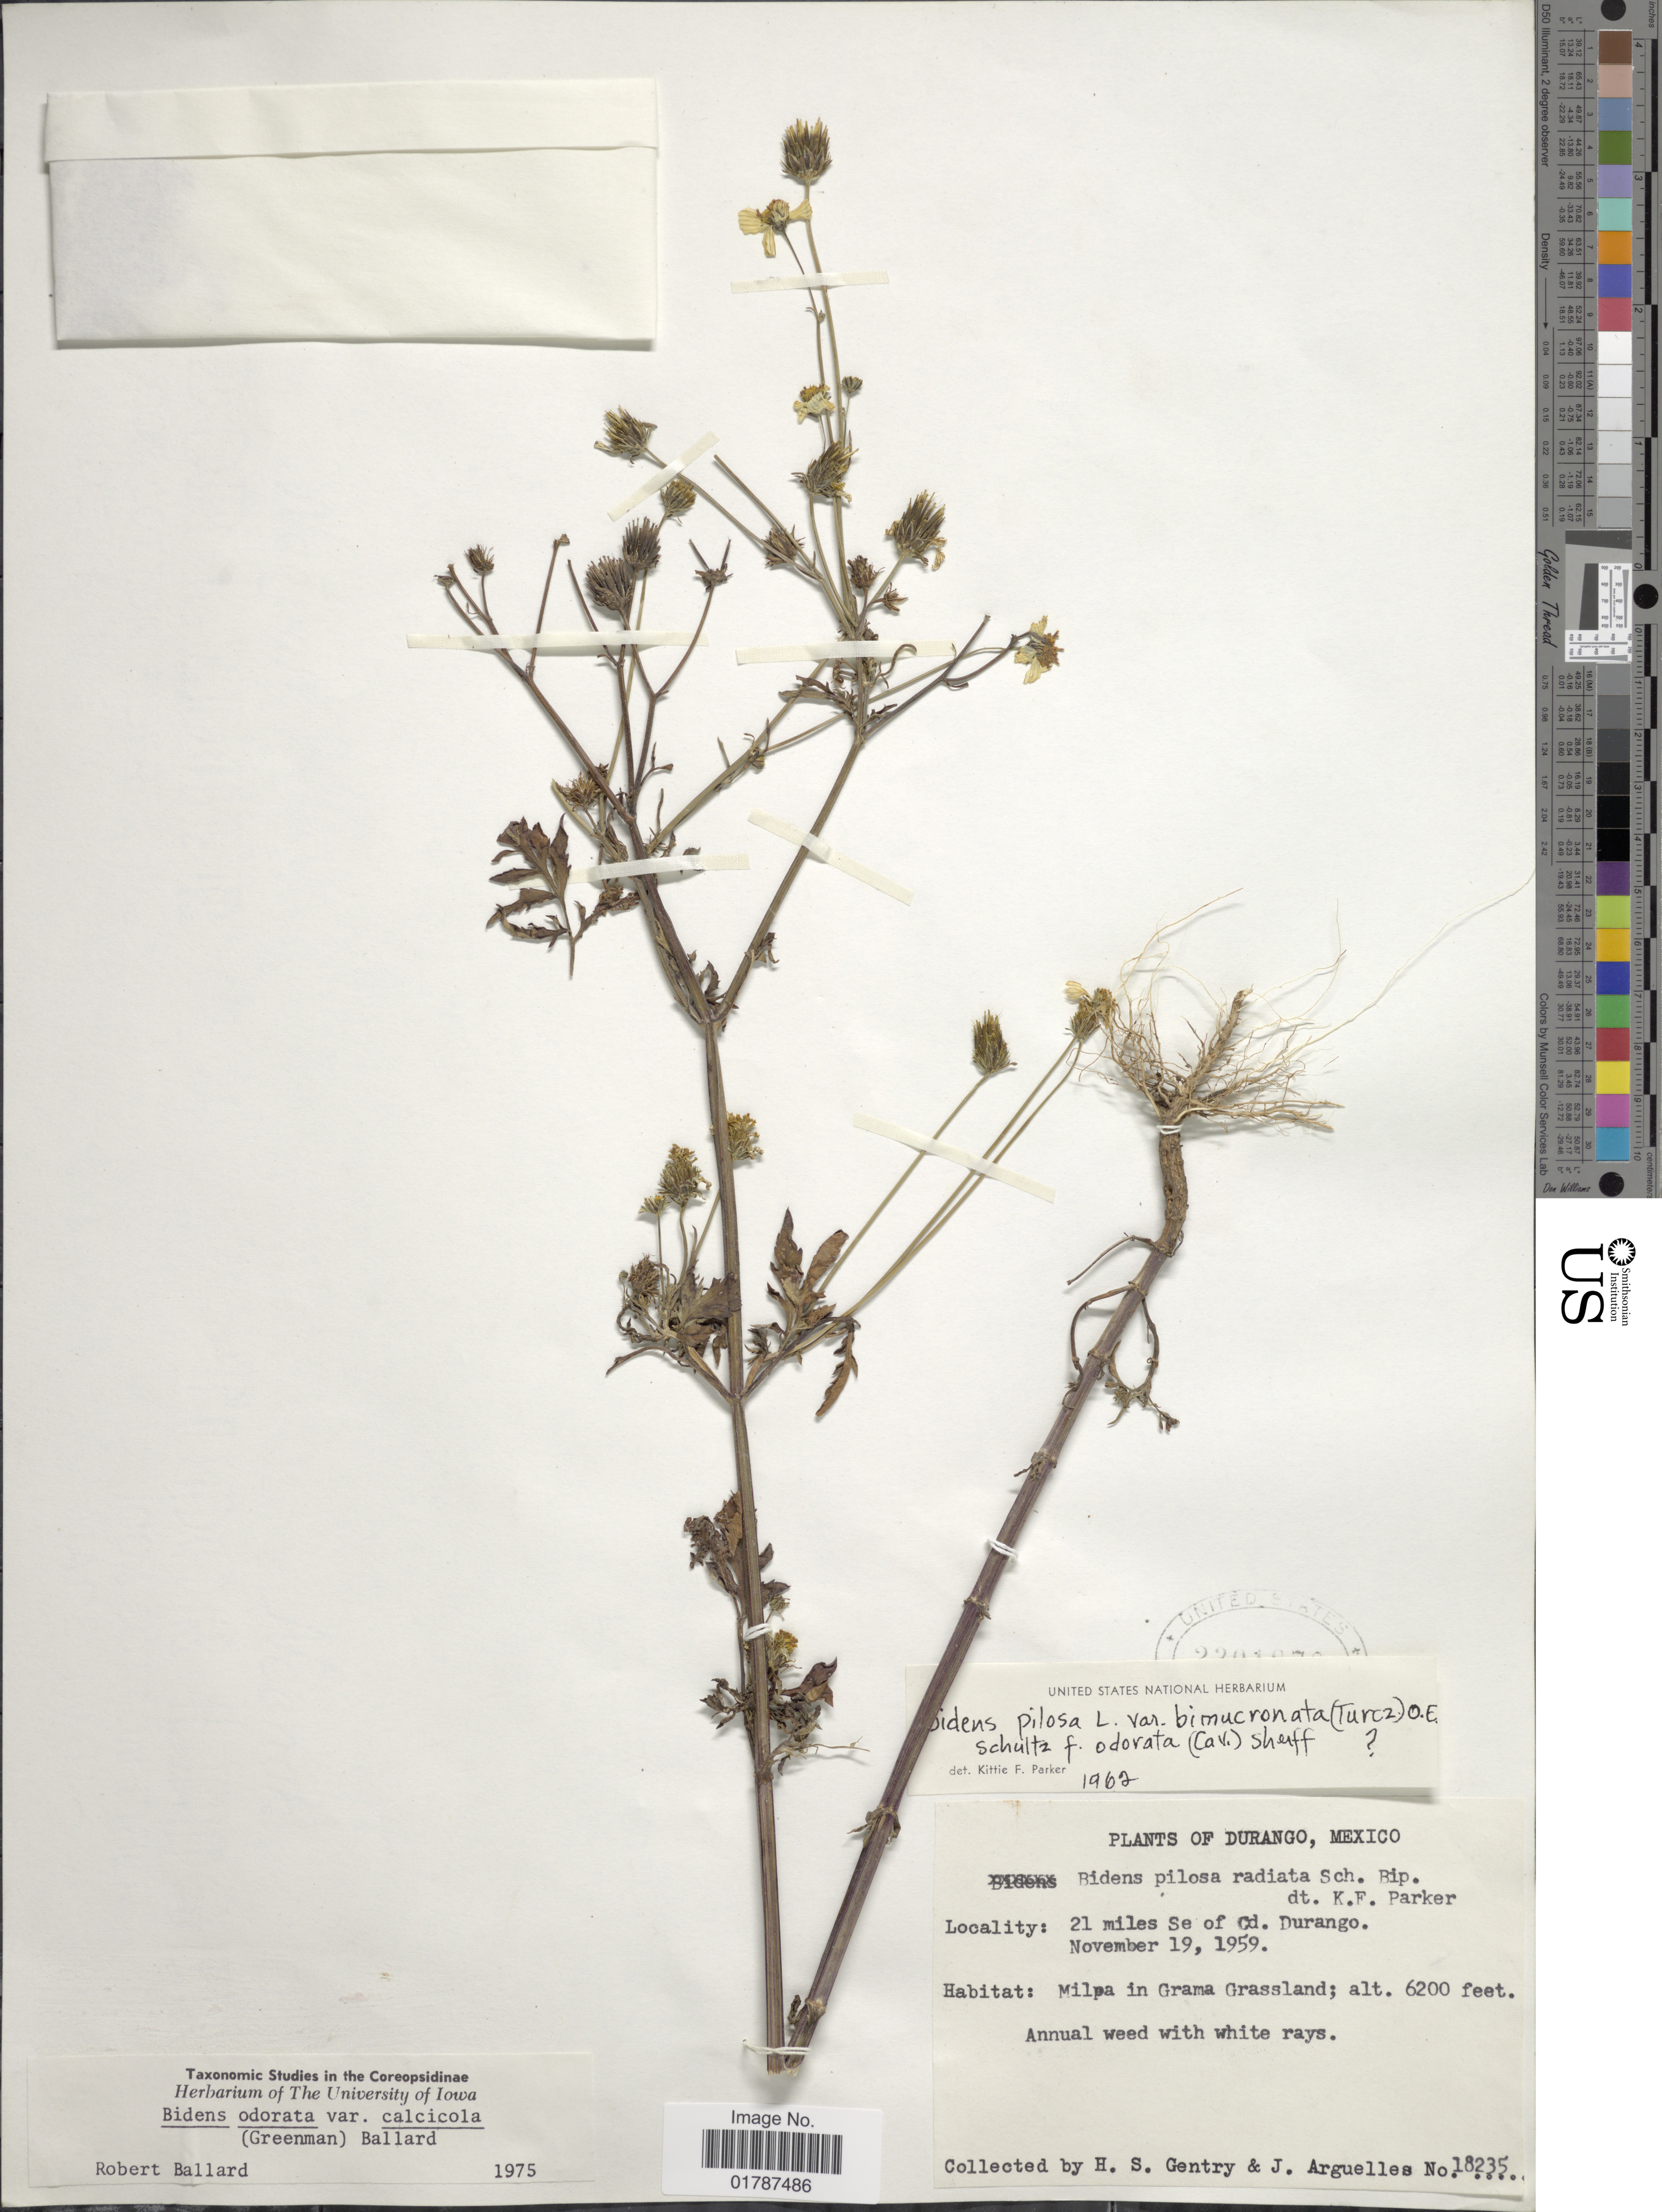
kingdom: Plantae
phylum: Tracheophyta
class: Magnoliopsida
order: Asterales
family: Asteraceae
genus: Bidens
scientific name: Bidens odorata var. calcicola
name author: (Greenm.) Ballard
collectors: H. S. Gentry & J. Arguelles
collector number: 18235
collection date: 1959-11-19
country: Mexico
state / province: Durango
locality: Durango, Mexico, 21 miles SE of Cd. Durango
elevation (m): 1890